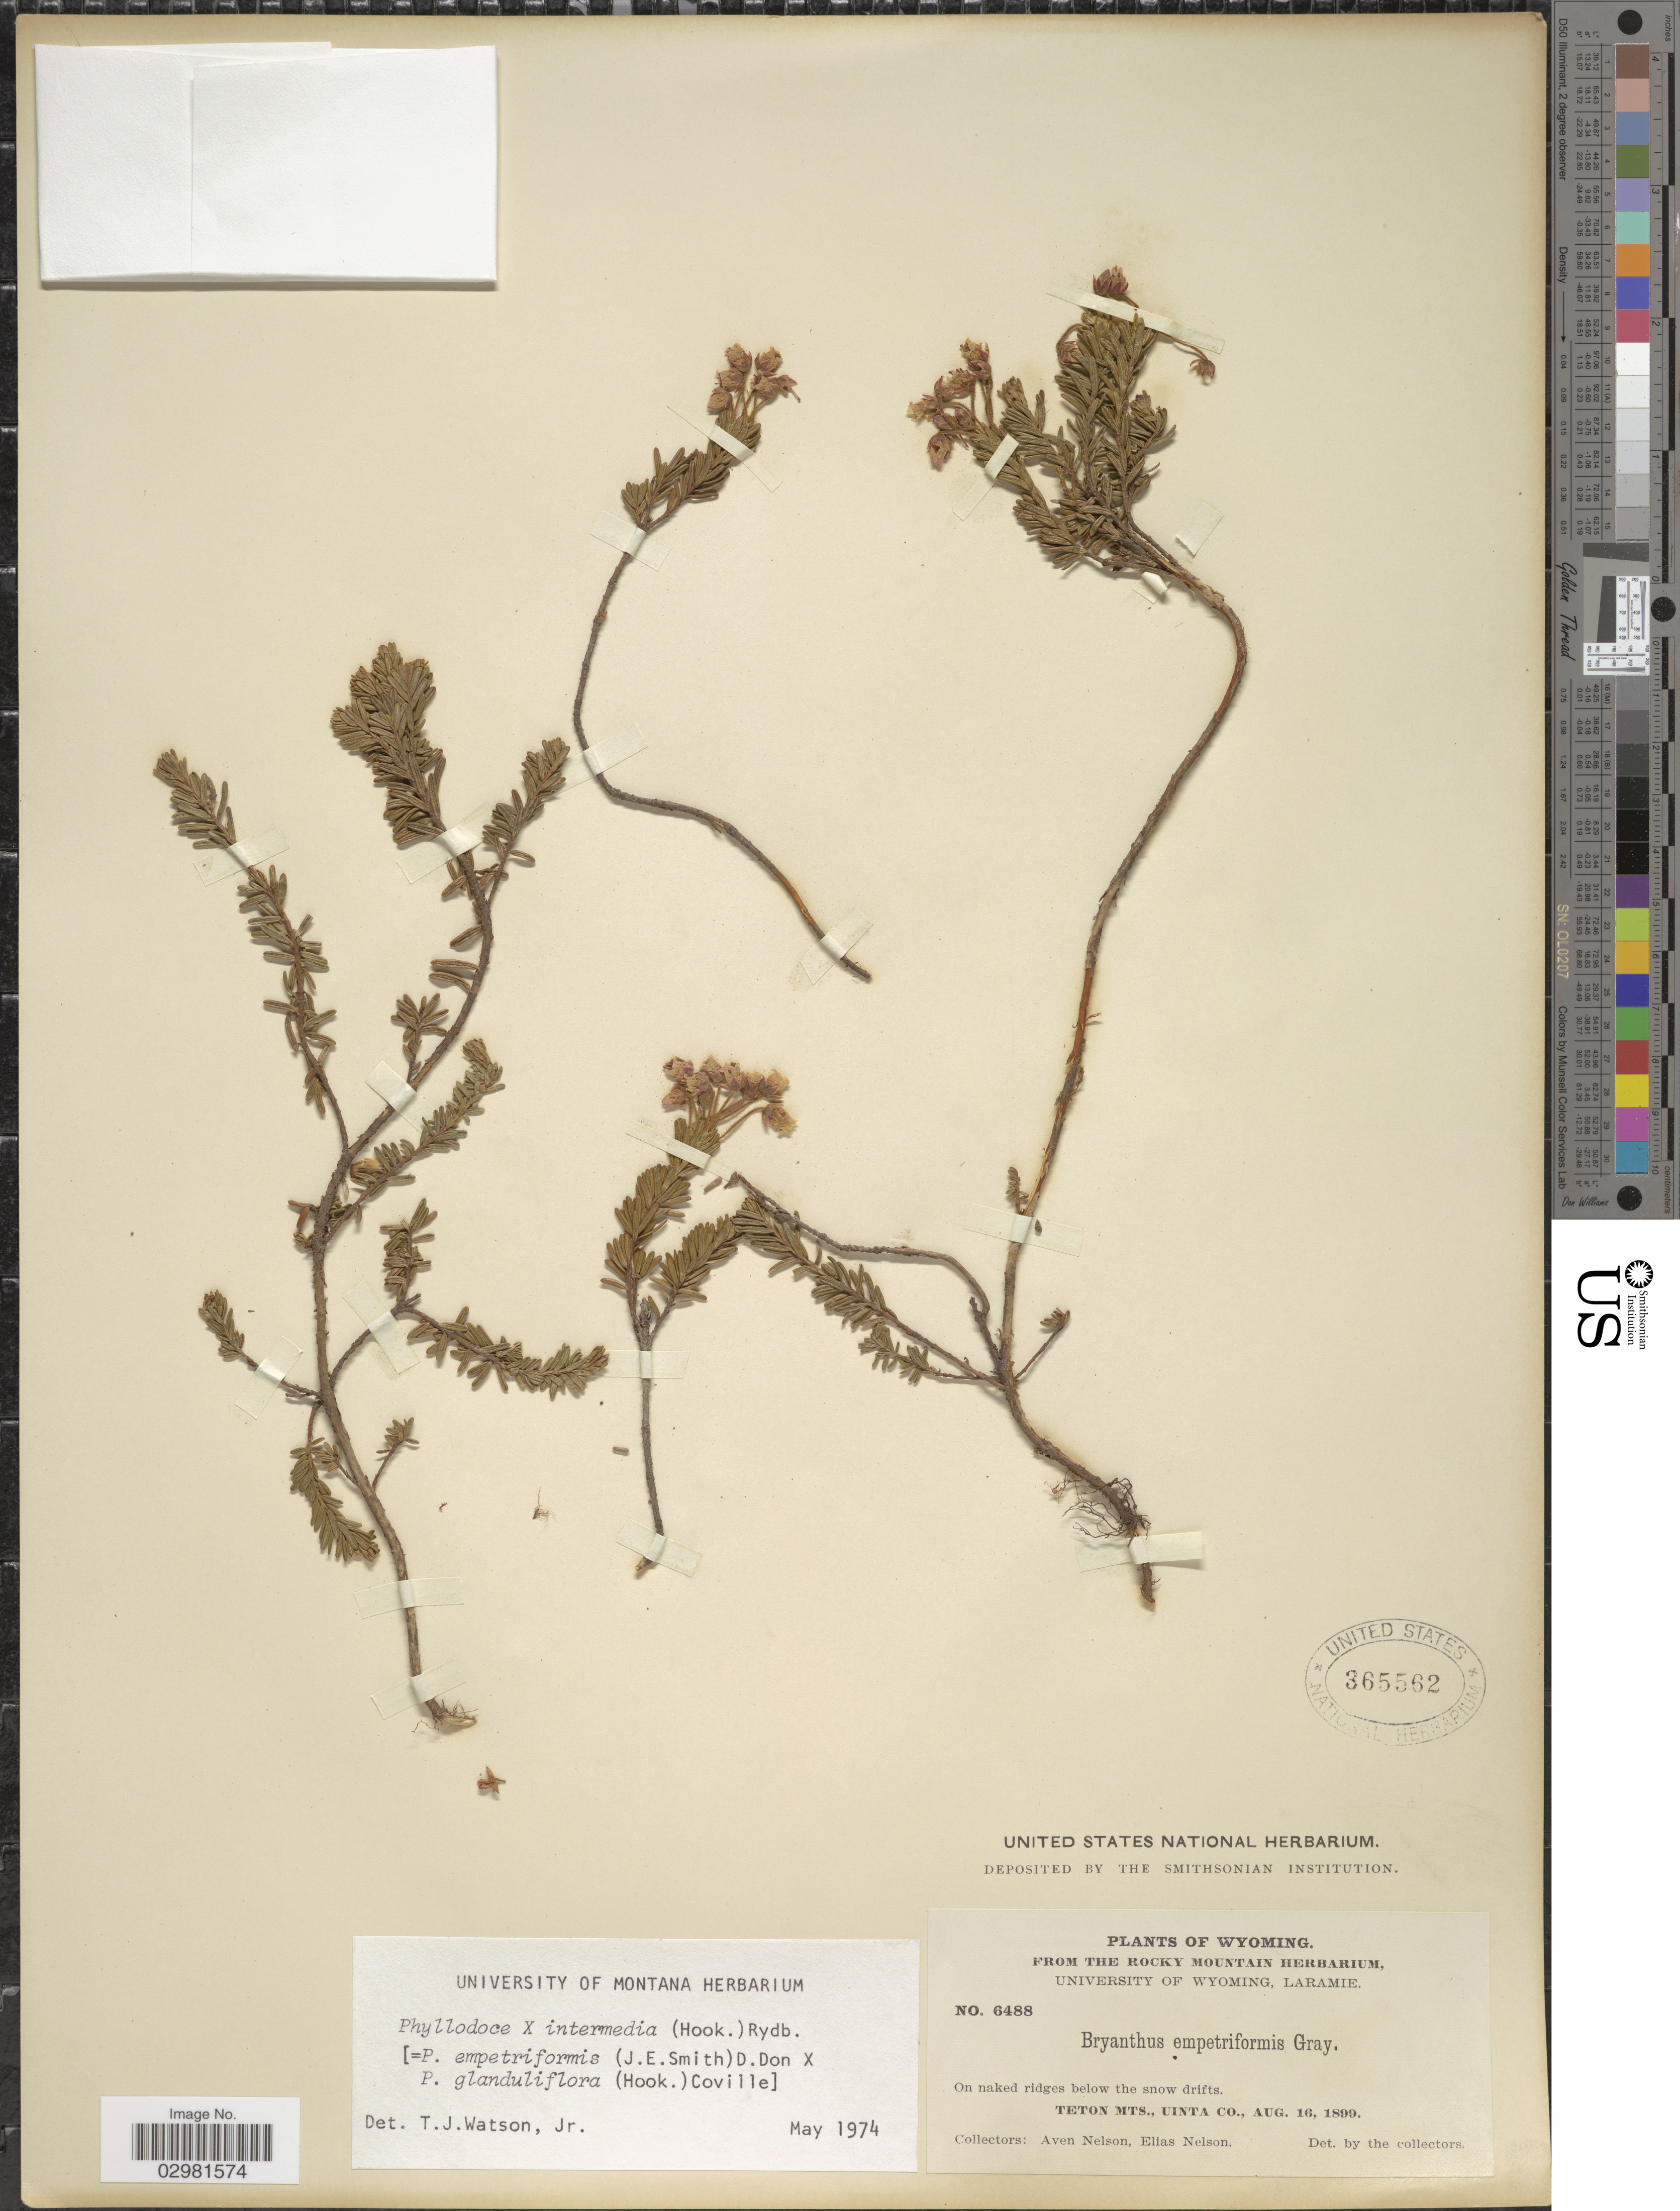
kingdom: Plantae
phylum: Tracheophyta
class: Magnoliopsida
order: Ericales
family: Ericaceae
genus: Phyllodoce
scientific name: Phyllodoce intermedia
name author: (Hook.) Rydb.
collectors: A. Nelson & E. Nelson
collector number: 6488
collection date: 1899-08-16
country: United States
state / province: Wyoming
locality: Teton Mts., Uinta Co.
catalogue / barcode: US 365562